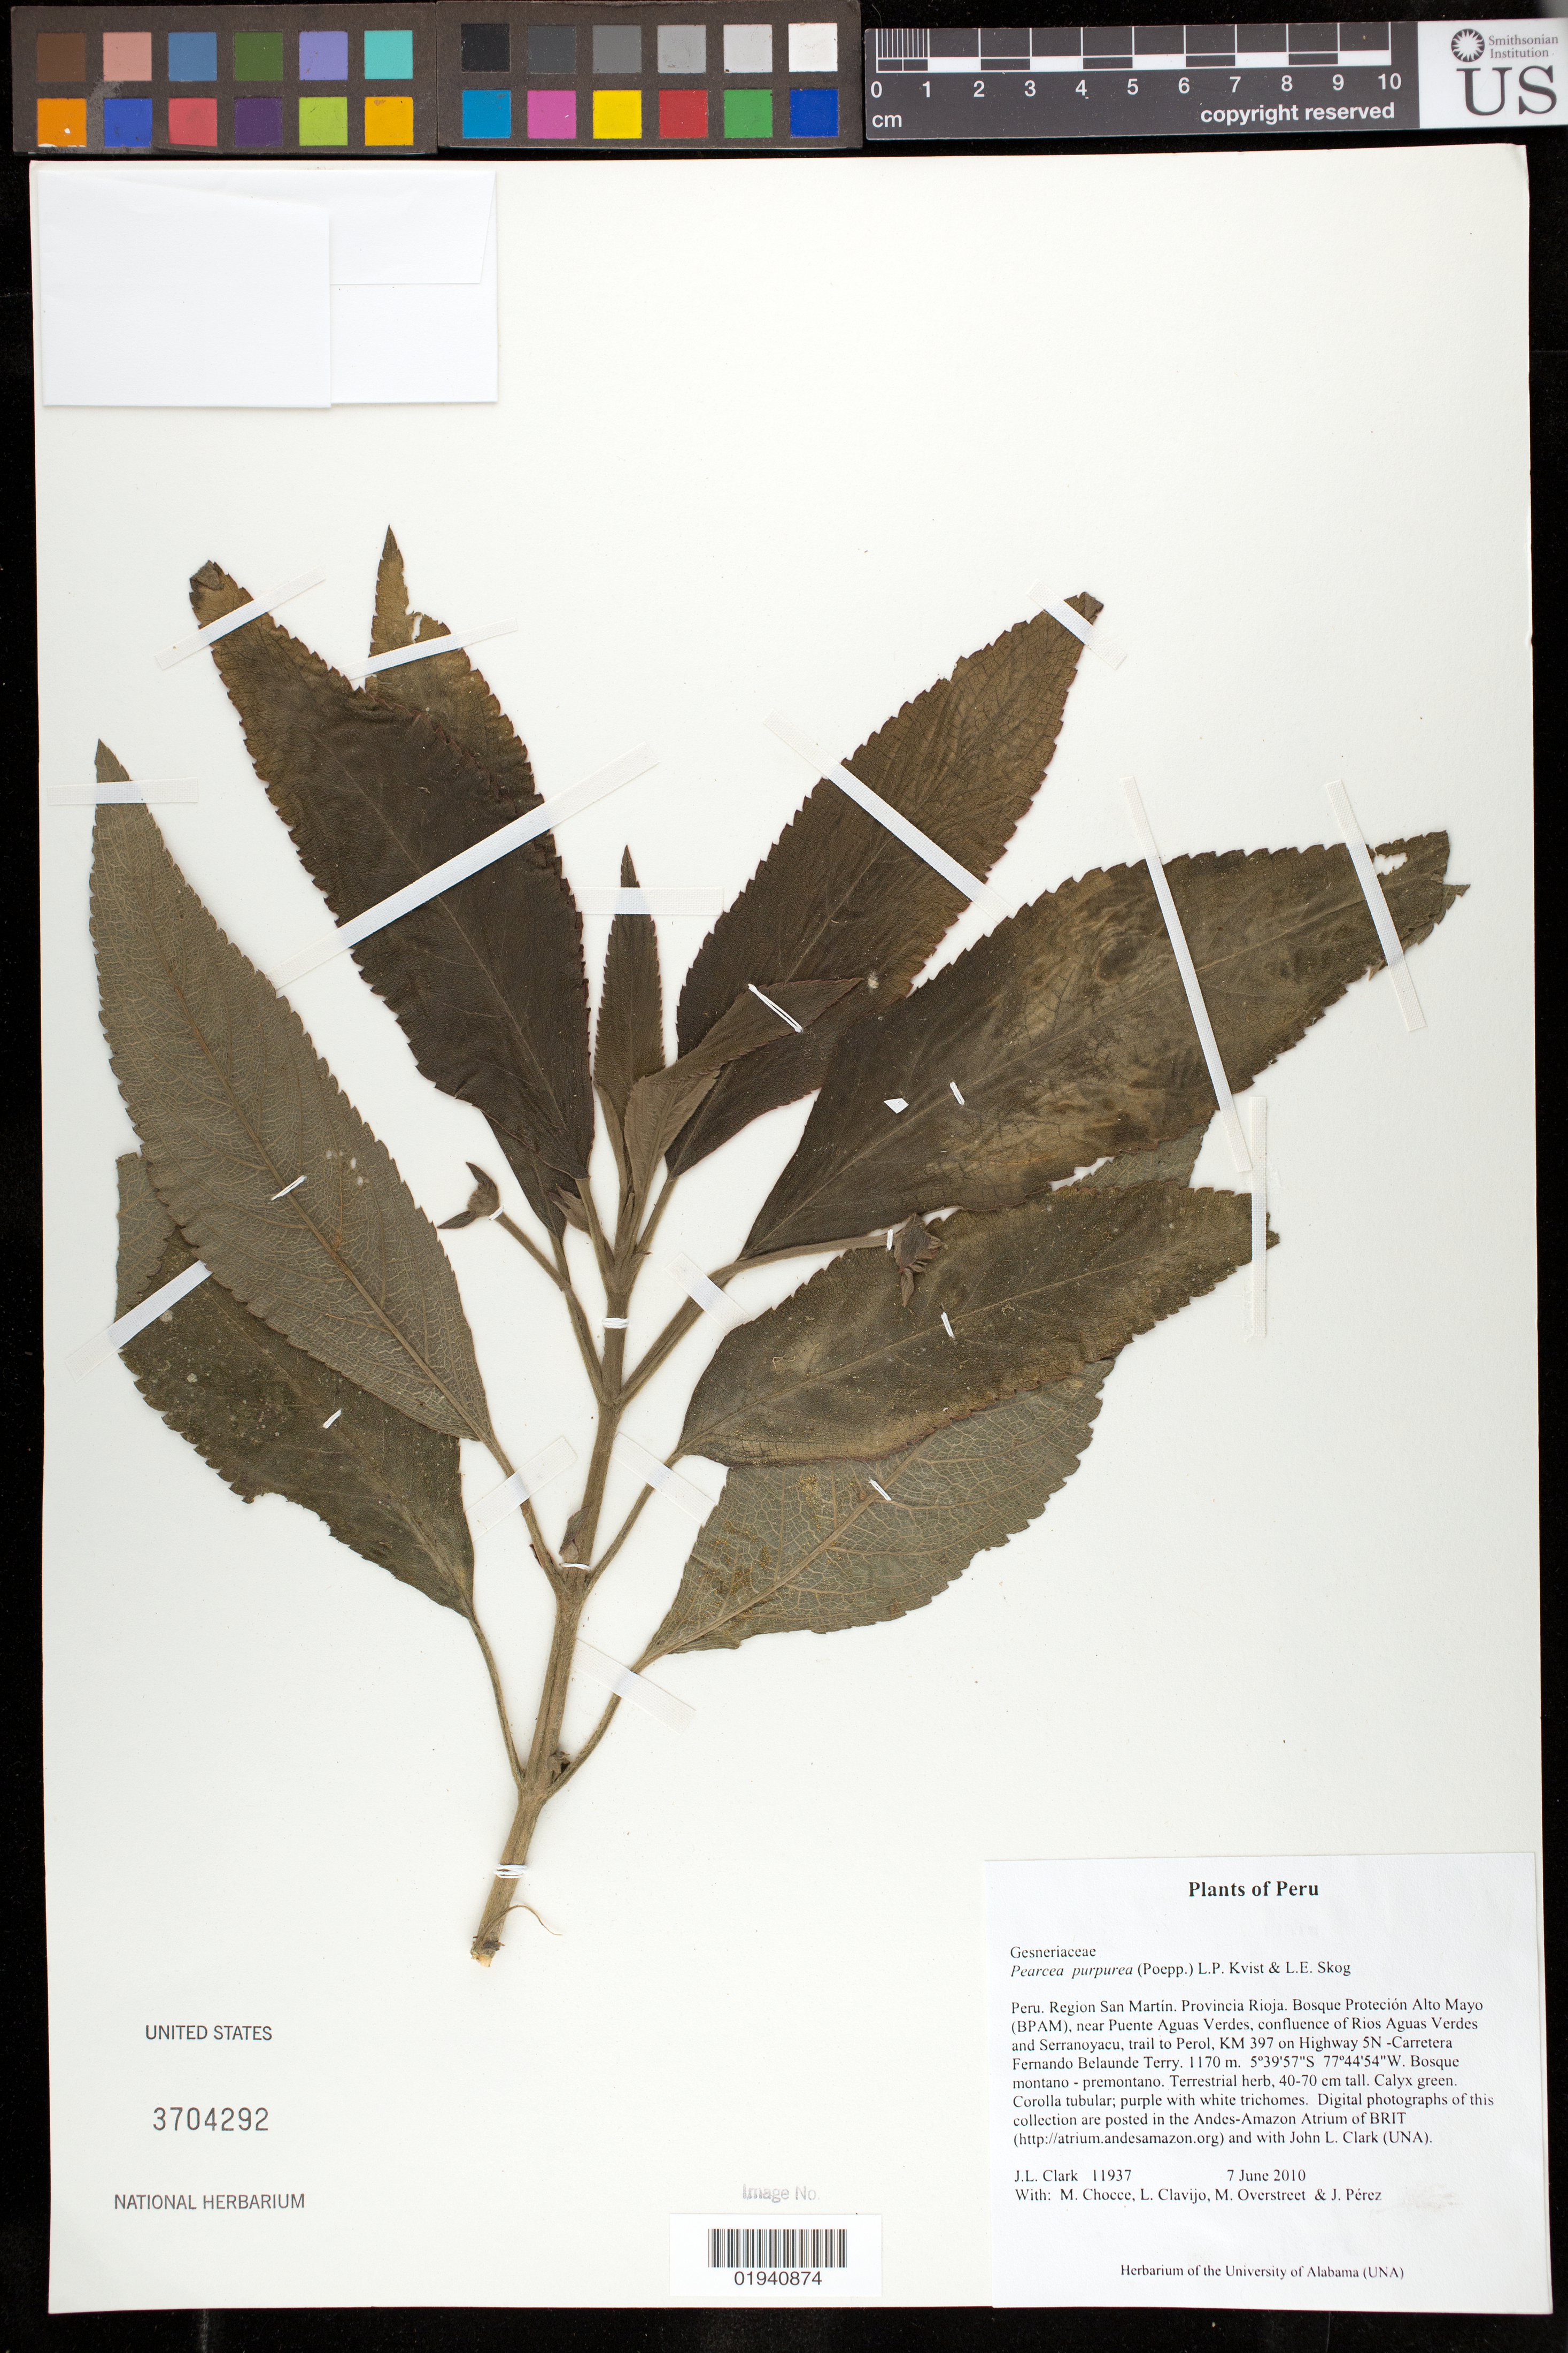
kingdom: Plantae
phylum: Tracheophyta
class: Magnoliopsida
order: Lamiales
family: Gesneriaceae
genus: Pearcea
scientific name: Pearcea purpurea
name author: (Poepp.) L.P. Kvist & L.E. Skog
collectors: J. L. Clark, M. Chocce, L. Clavijo, M. Overstreet & J. Perez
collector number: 11937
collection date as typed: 07 Jun 2010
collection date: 2010-06-07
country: Peru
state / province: San Martín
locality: Provincia Rioja. Bosque Protecion Alto Mayo (BPAM), near Puente Aguas Verdes, confluence of Rios Aguas Verdes and Serranoyacu, KM 397 on Highway 5N-Carretera Fernando Belaunde Terry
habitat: Bosque montano- premontano.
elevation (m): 1170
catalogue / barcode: US 3704292